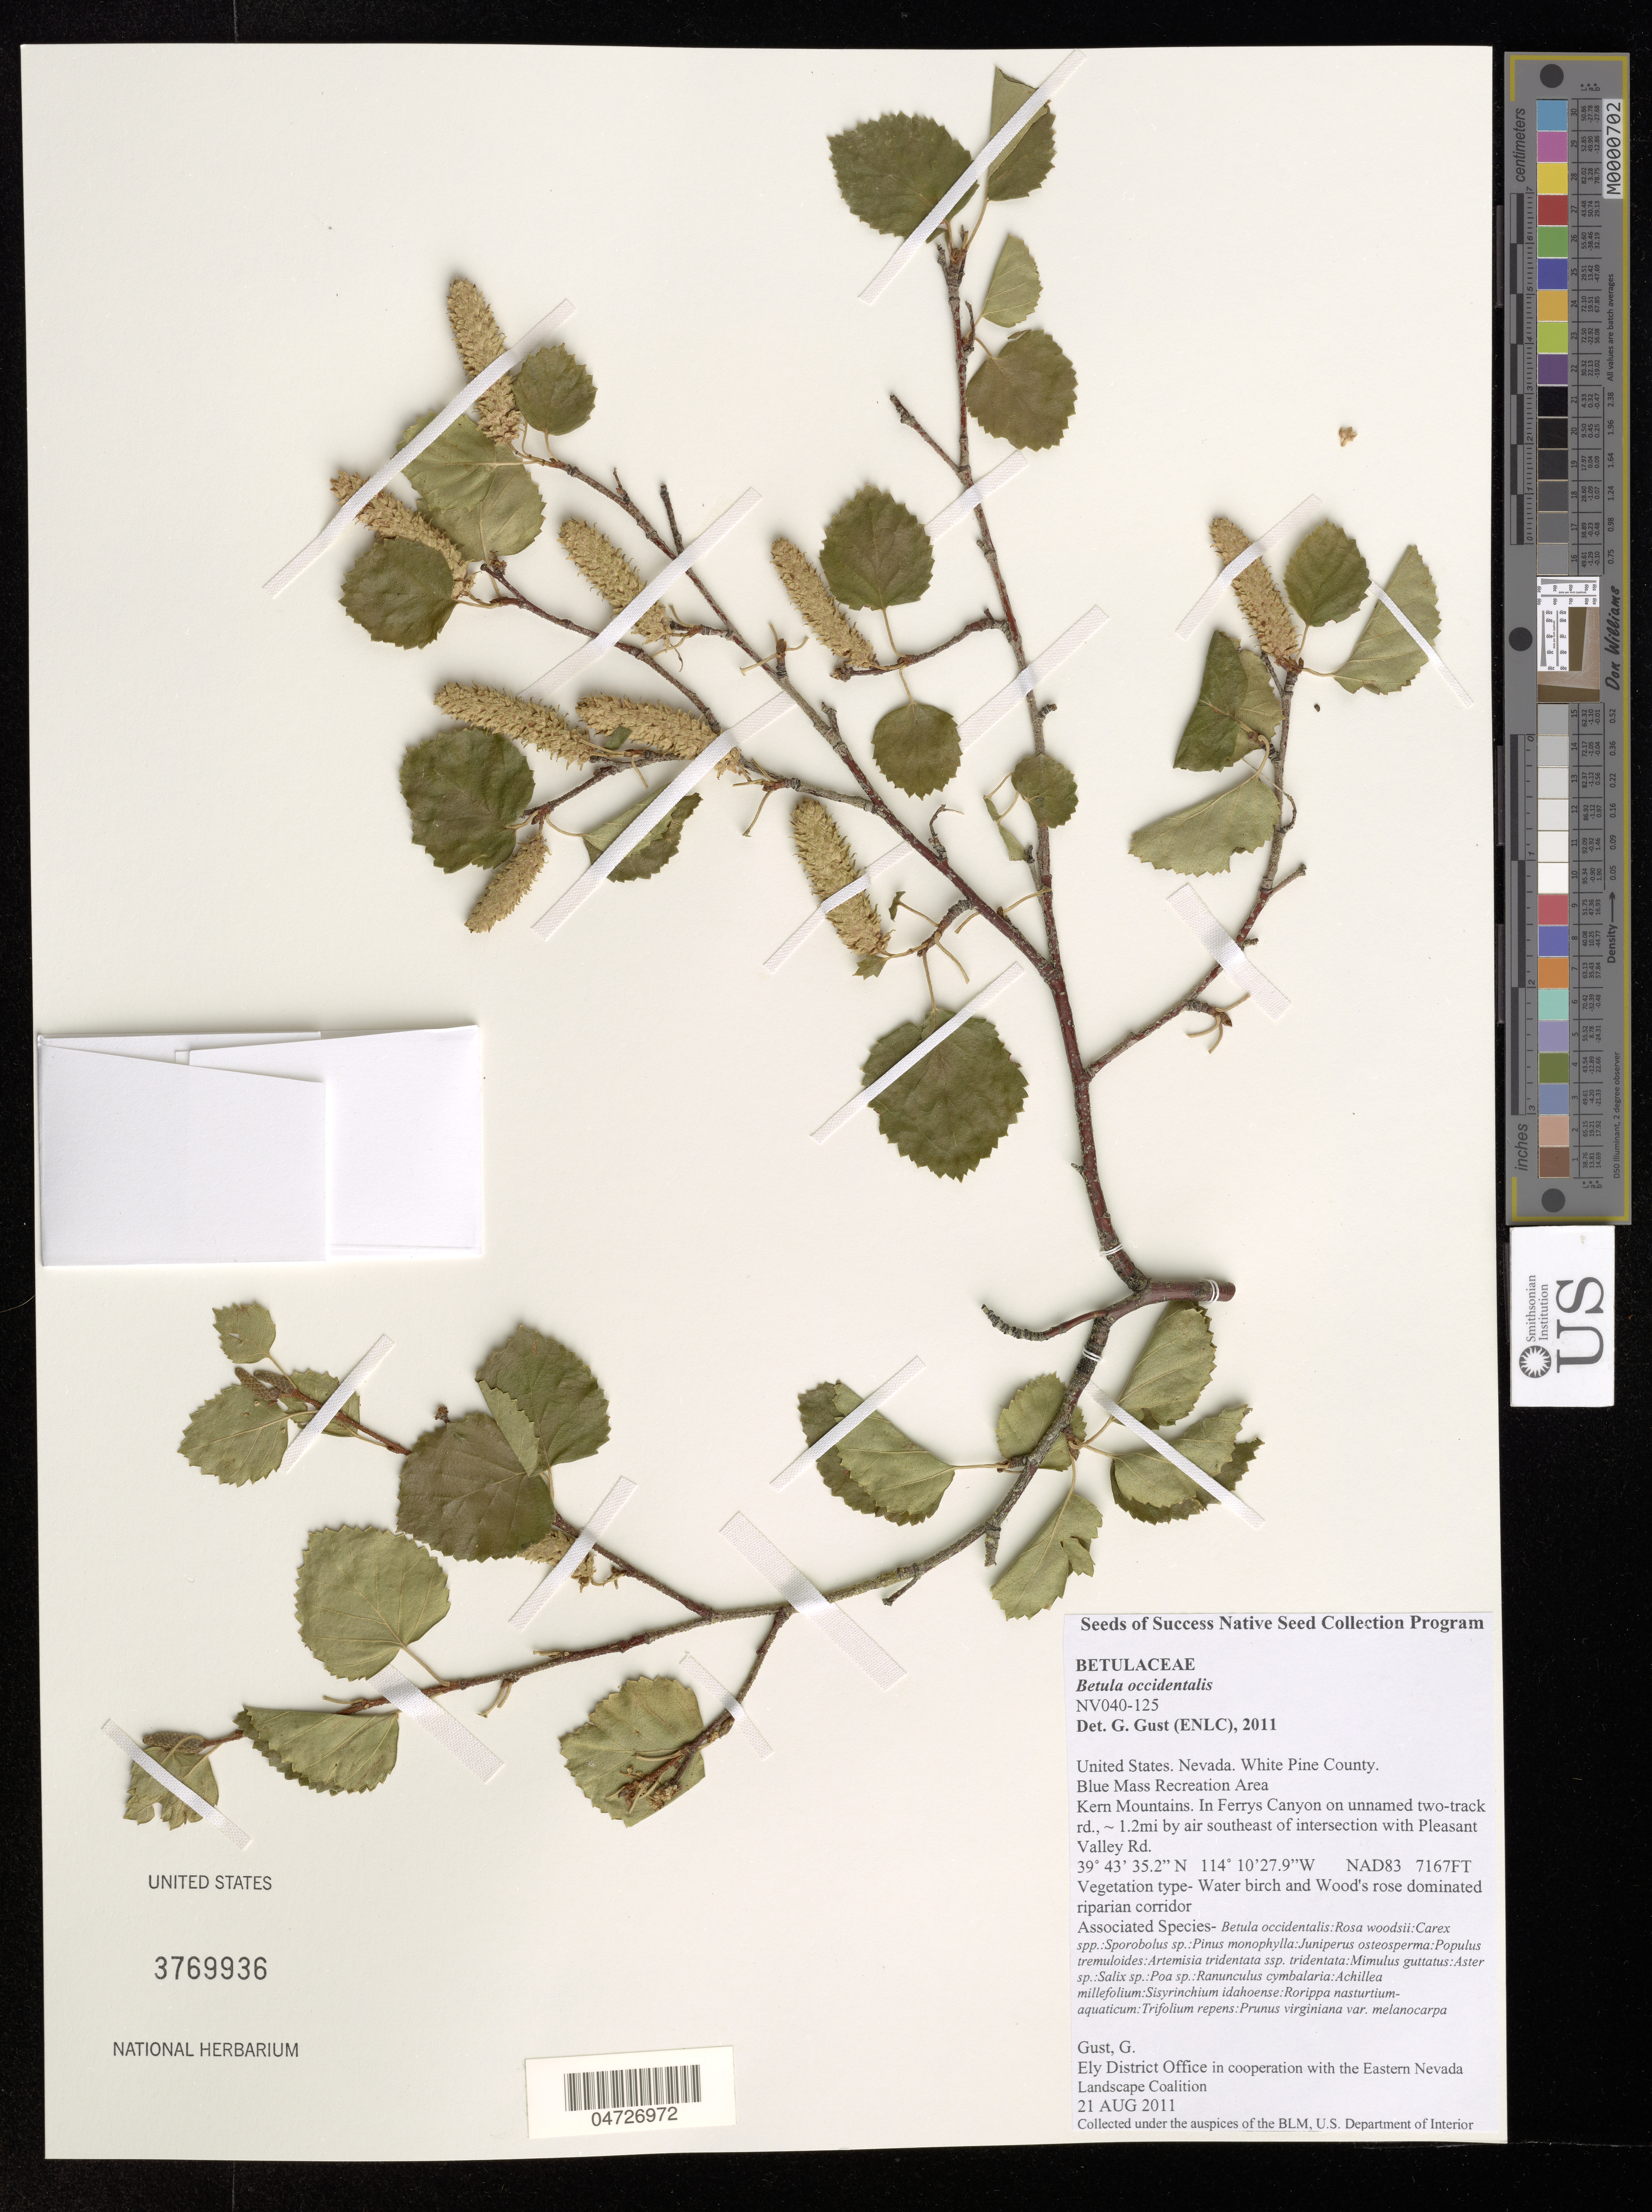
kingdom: Plantae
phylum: Tracheophyta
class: Magnoliopsida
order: Fagales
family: Betulaceae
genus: Betula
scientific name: Betula occidentalis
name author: Hook.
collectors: G. Gust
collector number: NV040-125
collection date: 2011-08-21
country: United States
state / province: Nevada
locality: White Pine County. Blue Mass Recreation Area. Kern Mountains. In Ferrys Canyon on unnamed two-track rd., ~1.2mi by air southeast of intersection with Pleasant Valley Rd.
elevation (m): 2185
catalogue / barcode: US 3769936